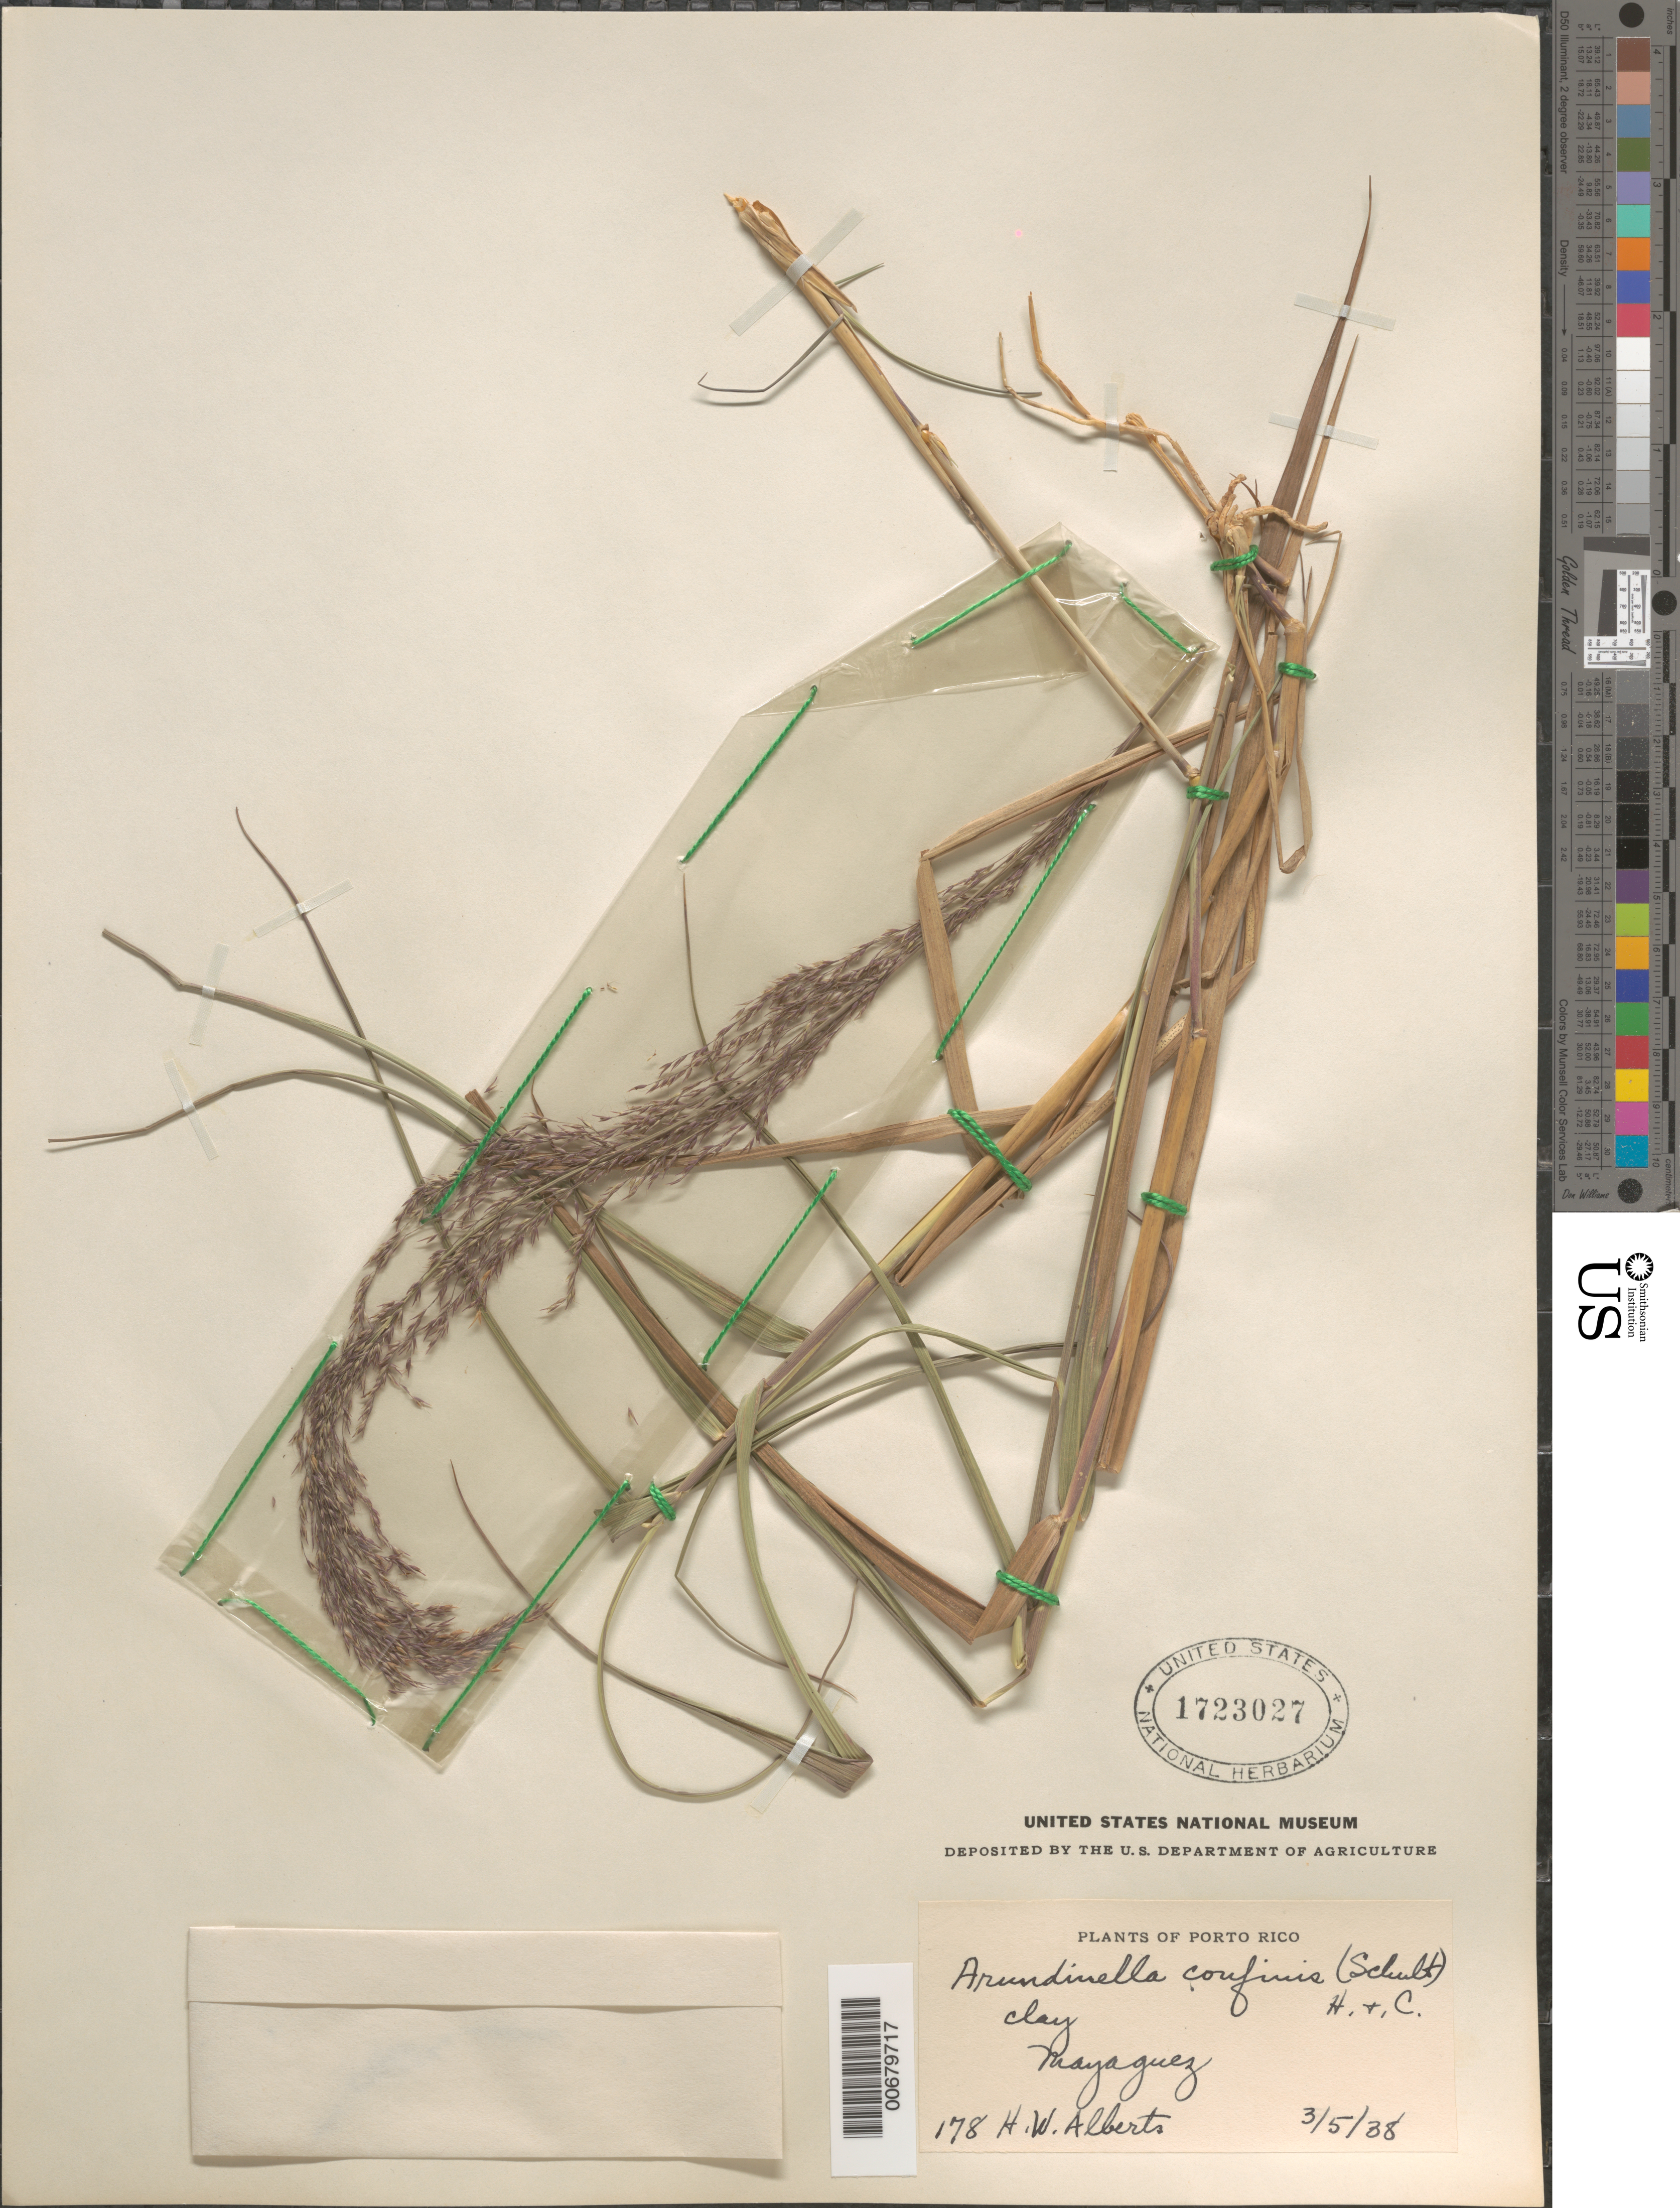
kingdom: Plantae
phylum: Tracheophyta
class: Liliopsida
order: Poales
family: Poaceae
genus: Arundinella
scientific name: Arundinella hispida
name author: (Humb. & Bonpl. ex Willd.) Kuntze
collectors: H. W. Alberts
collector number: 178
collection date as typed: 05 Mar 1938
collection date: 1938-03-05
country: Puerto Rico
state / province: Mayagüez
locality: Mayaguez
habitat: Clay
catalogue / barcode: US 1723027